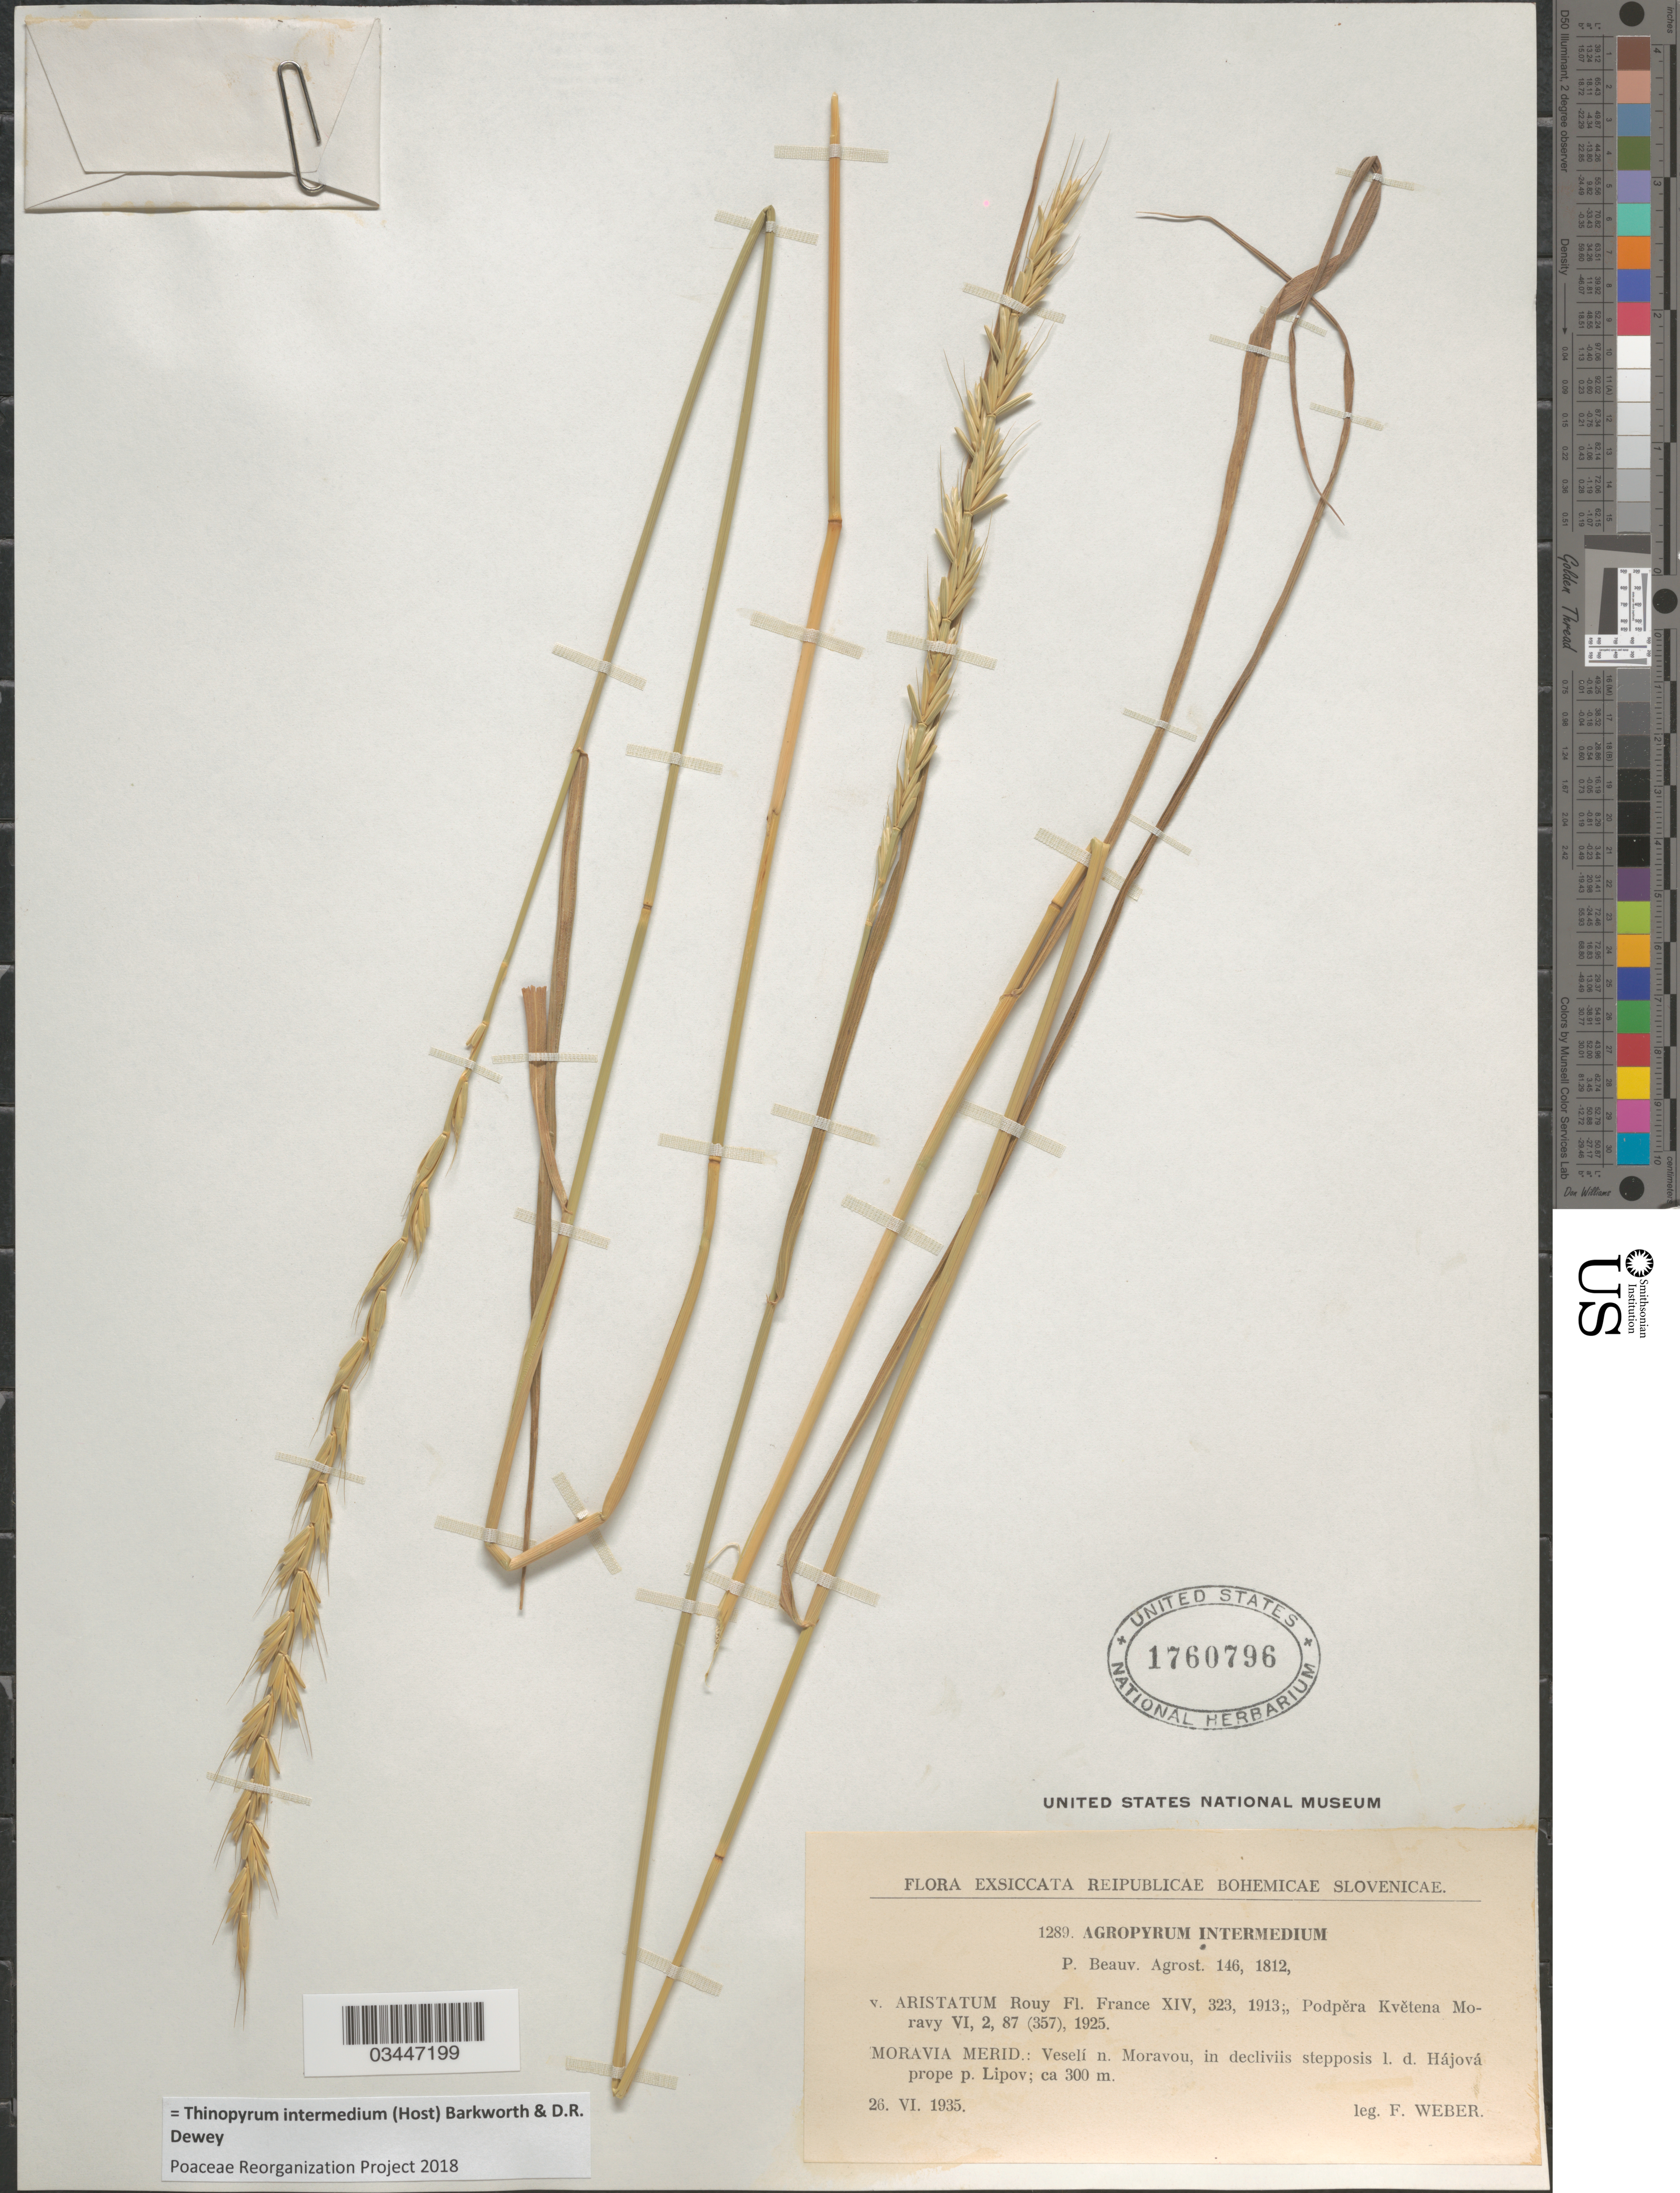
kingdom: Plantae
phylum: Tracheophyta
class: Liliopsida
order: Poales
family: Poaceae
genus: Thinopyrum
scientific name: Thinopyrum intermedium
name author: (Host) Barkworth & Dewey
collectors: F. Weber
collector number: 1289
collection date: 1935-06-26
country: Czechia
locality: Moravia Merid.: Veselí n. Moravou, in decliviis stepposis l. d. Hájová prope p. Lipov.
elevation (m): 300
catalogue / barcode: US 1760796